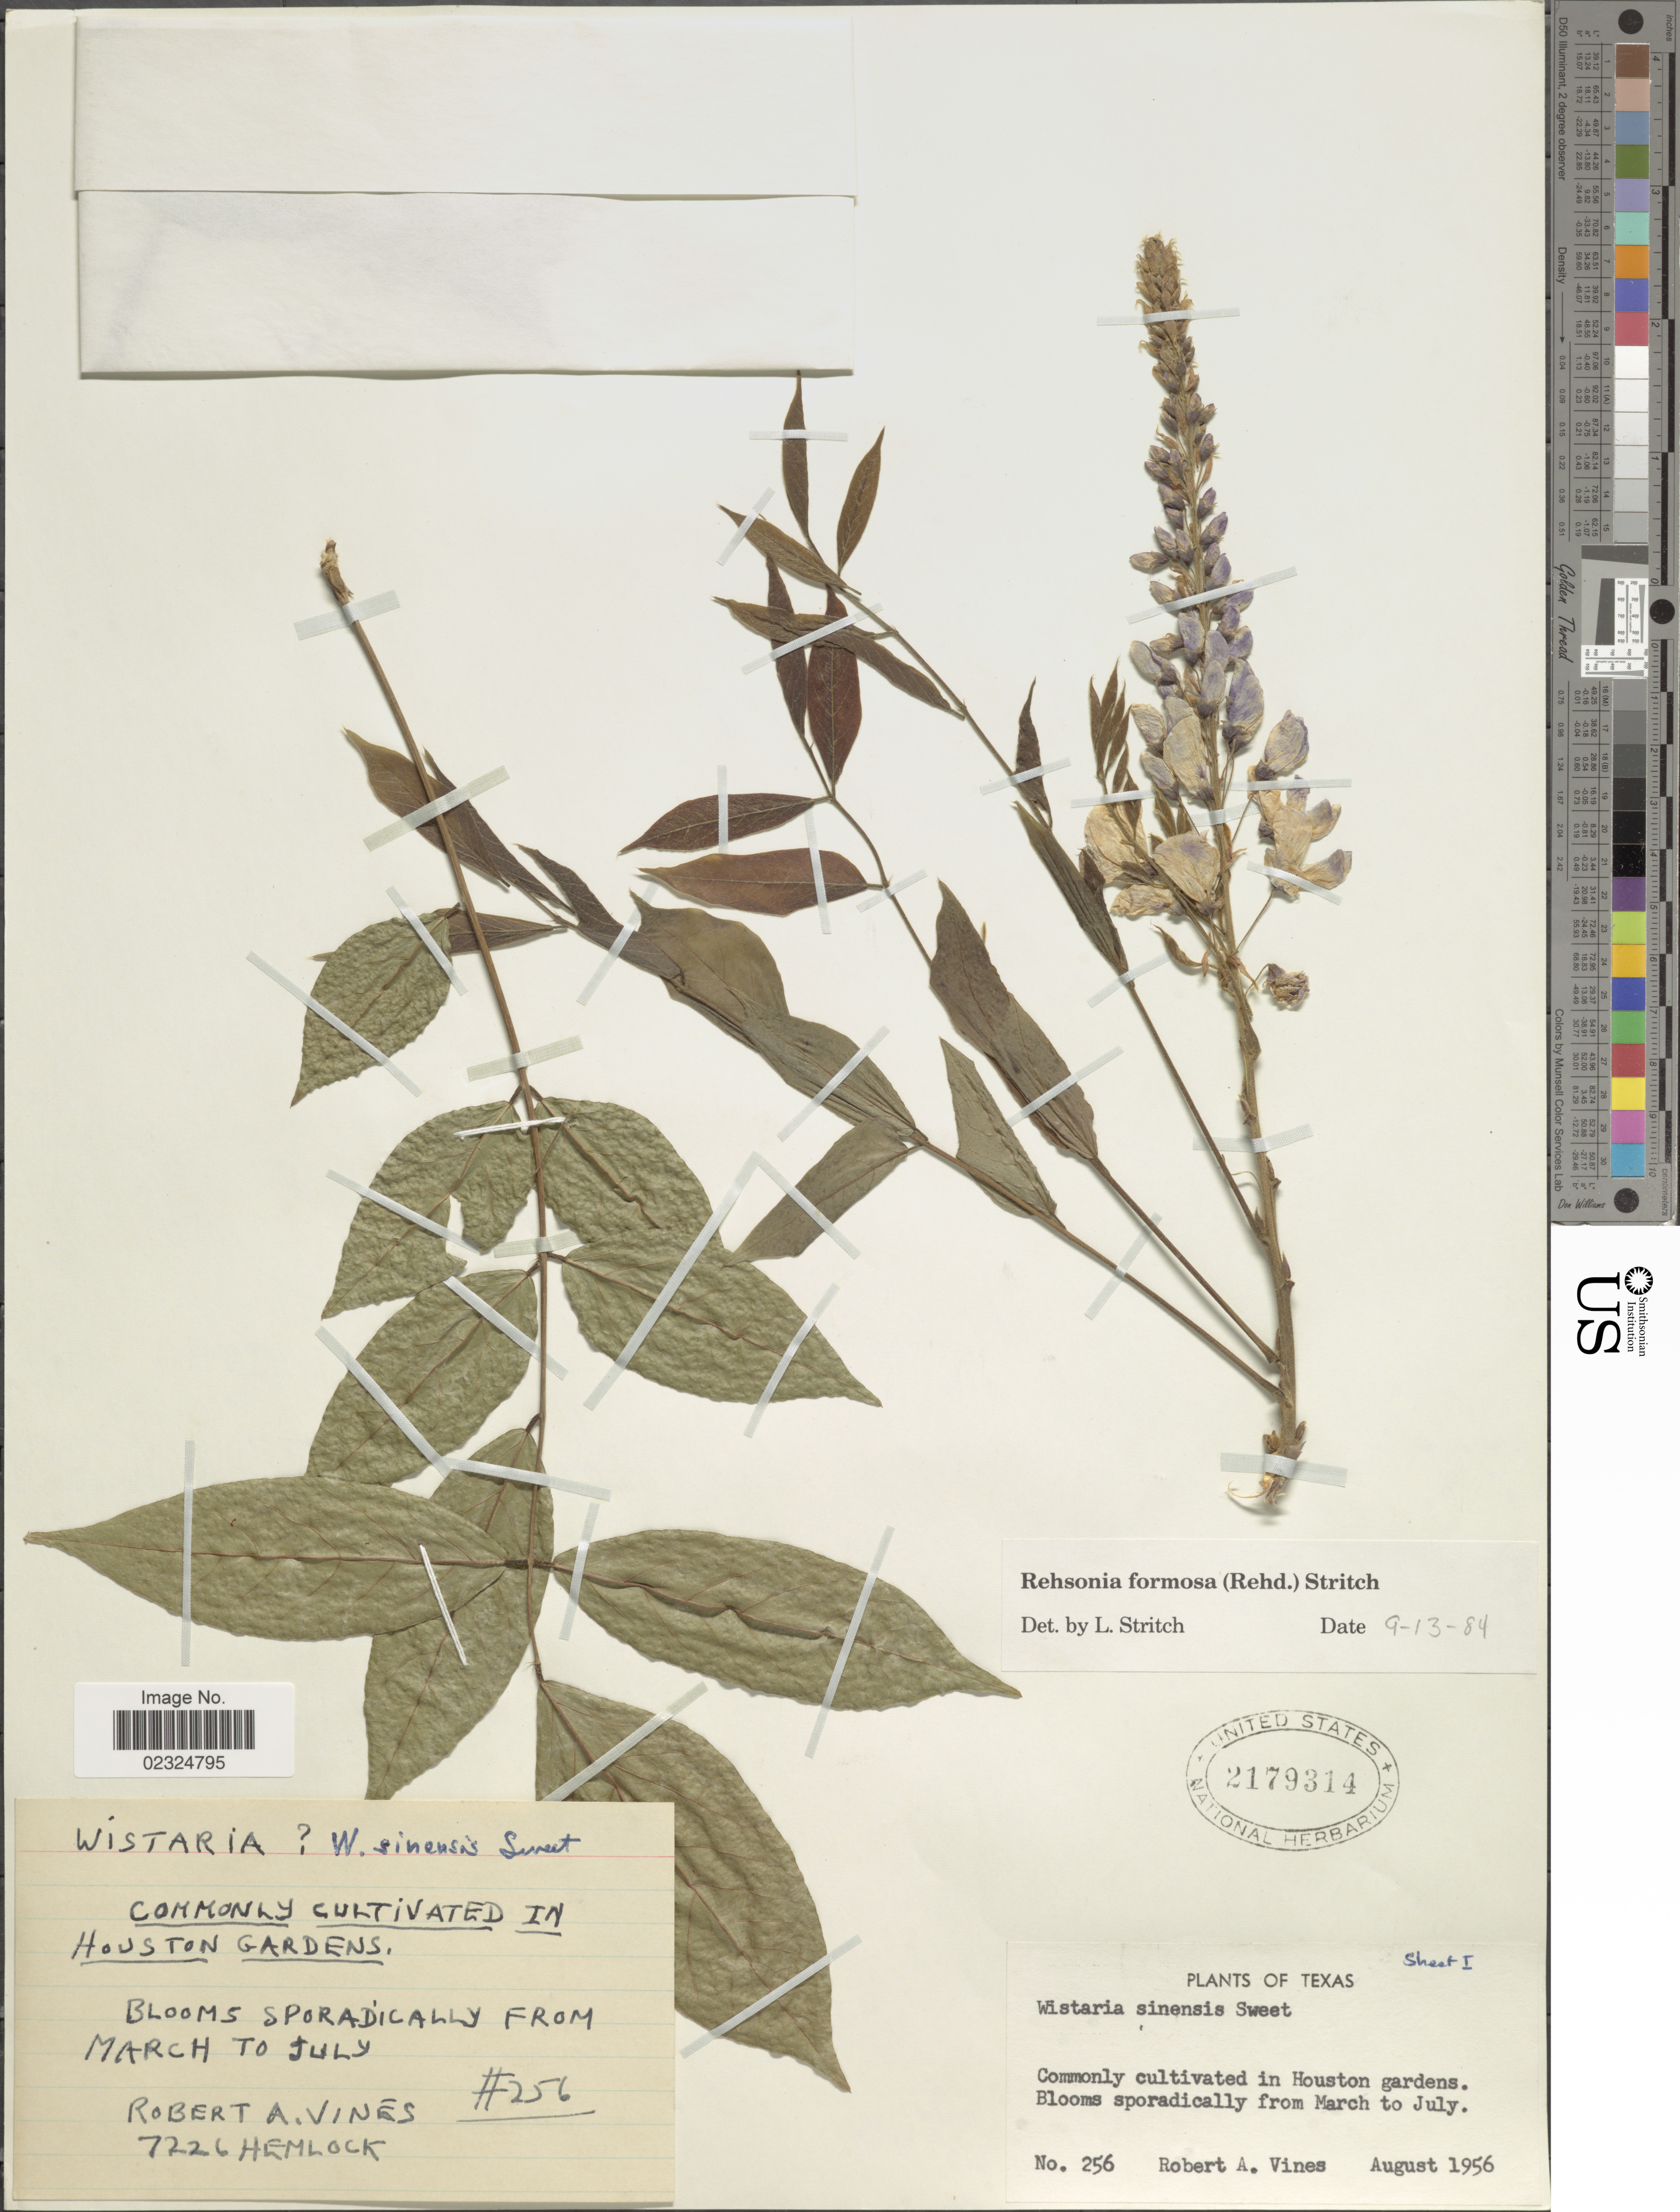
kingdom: Plantae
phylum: Tracheophyta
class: Magnoliopsida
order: Fabales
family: Fabaceae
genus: Wisteria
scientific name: Wisteria x formosa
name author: Rehder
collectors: R. Vines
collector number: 256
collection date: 1956-08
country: United States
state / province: Texas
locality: Cultivated in Houston gardens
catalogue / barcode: US 2179314